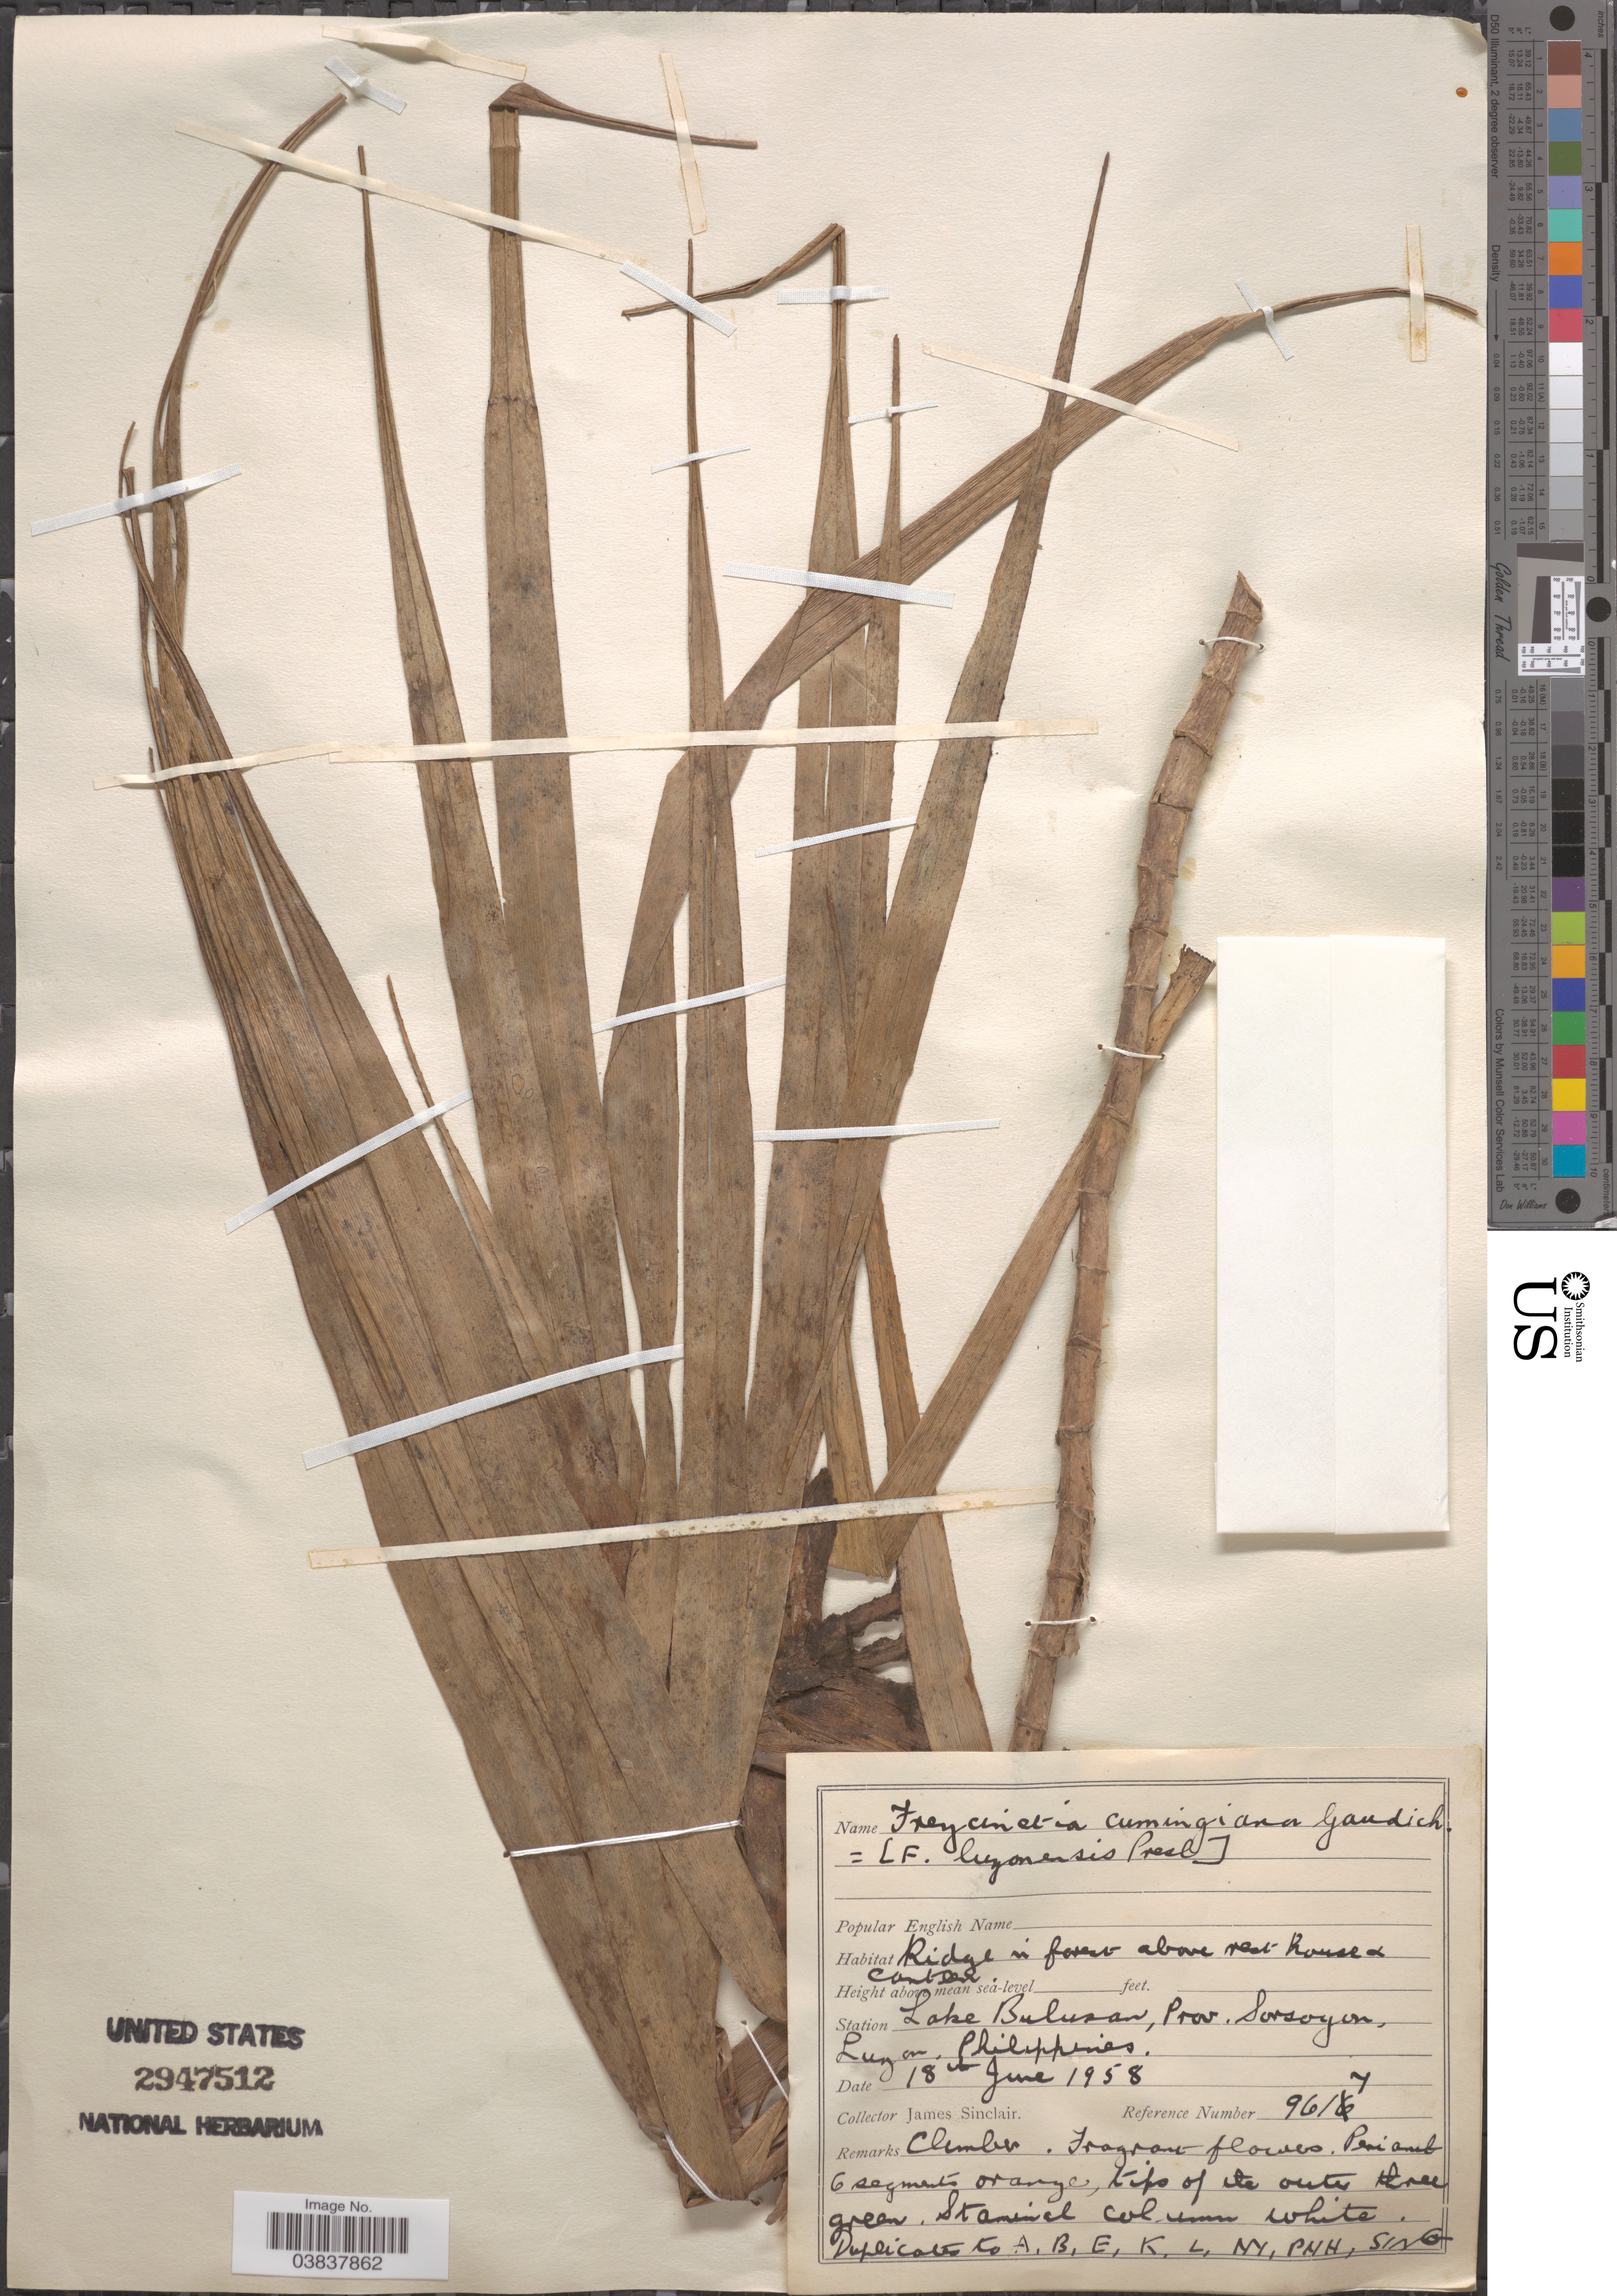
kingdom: Plantae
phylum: Tracheophyta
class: Liliopsida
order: Pandanales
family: Pandanaceae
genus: Freycinetia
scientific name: Freycinetia cumingiana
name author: Gaudich.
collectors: J. Sinclair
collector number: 9617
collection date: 1958-06-18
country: Philippines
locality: Station Lake Bulusan, Prov. Sorsogon, Luzon.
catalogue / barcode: US 2947512